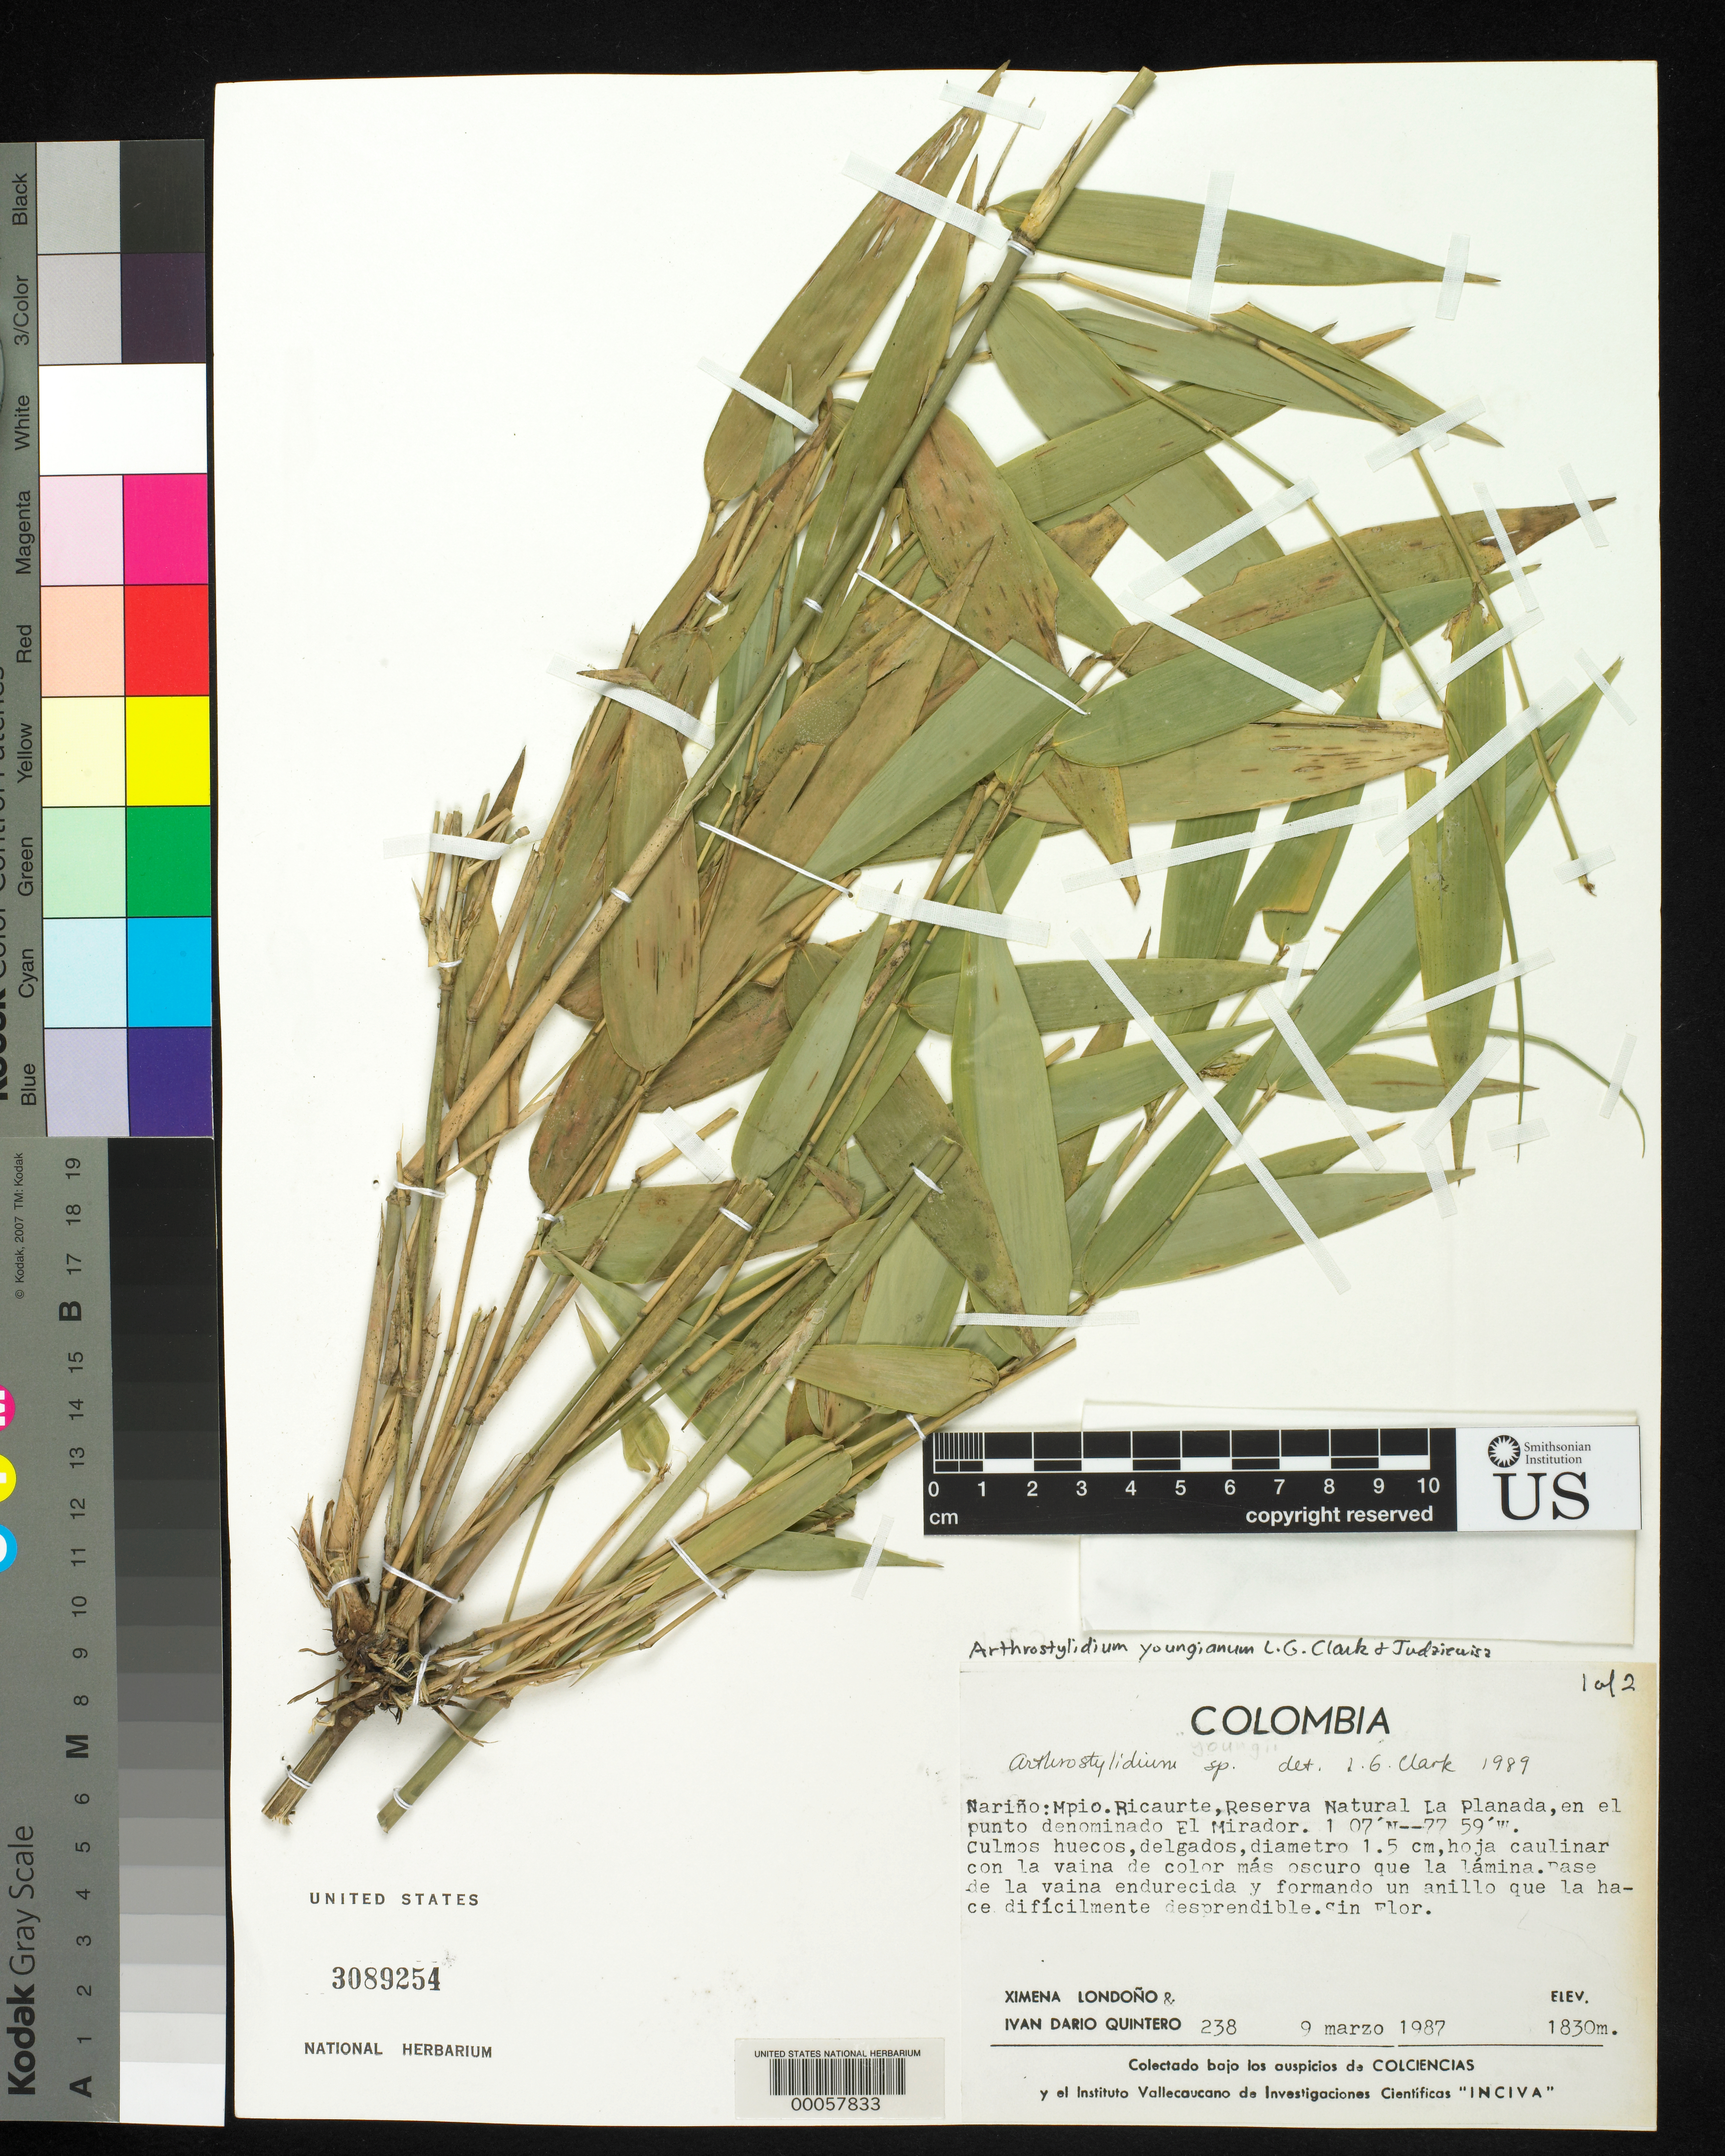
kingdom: Plantae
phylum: Tracheophyta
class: Liliopsida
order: Poales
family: Poaceae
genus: Arthrostylidium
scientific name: Arthrostylidium youngianum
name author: L.G. Clark & Judz.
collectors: X. Londoño & I. Quintero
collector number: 238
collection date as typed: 09 Mar 1987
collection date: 1987-03-09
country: Colombia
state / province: Nariño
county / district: Ricaurte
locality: Reserva Natural la Planada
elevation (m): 1830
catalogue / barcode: US 3089254